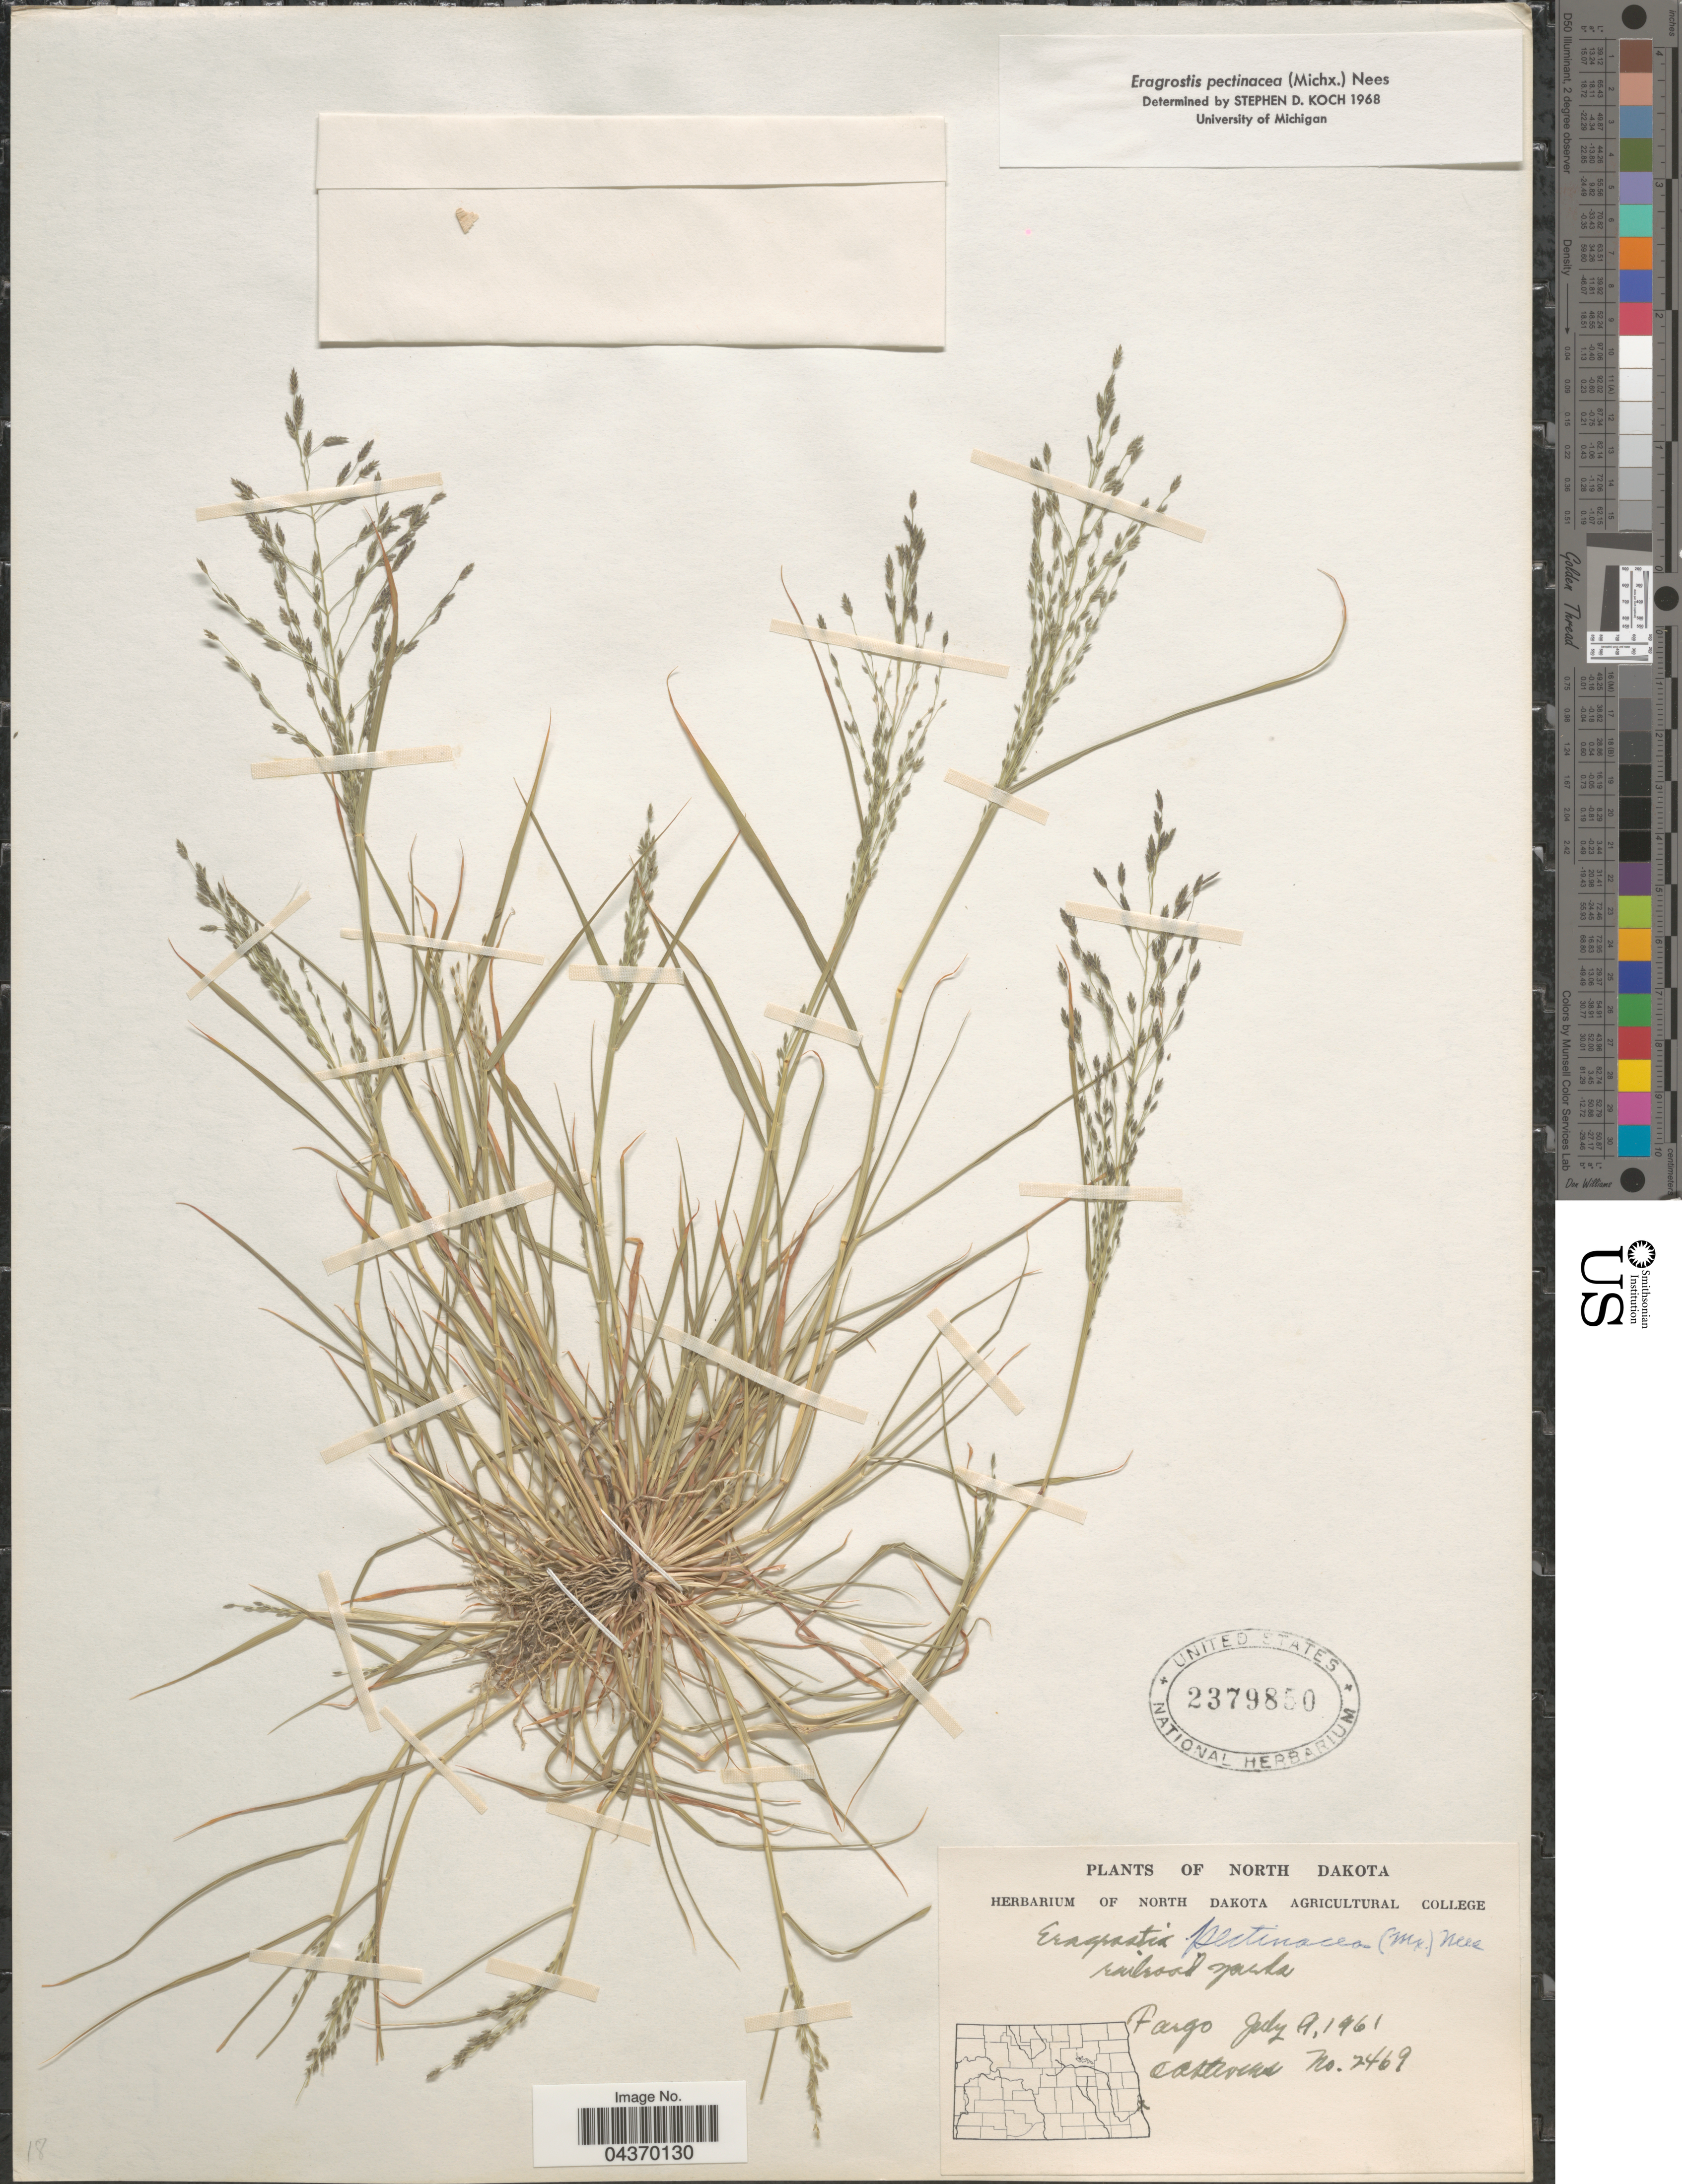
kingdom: Plantae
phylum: Tracheophyta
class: Liliopsida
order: Poales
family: Poaceae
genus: Eragrostis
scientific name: Eragrostis pectinacea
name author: (Michx.) Nees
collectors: O. A. Stevens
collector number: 2469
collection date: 1961-07-09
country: United States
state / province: North Dakota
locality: Fargo.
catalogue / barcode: US 2379850